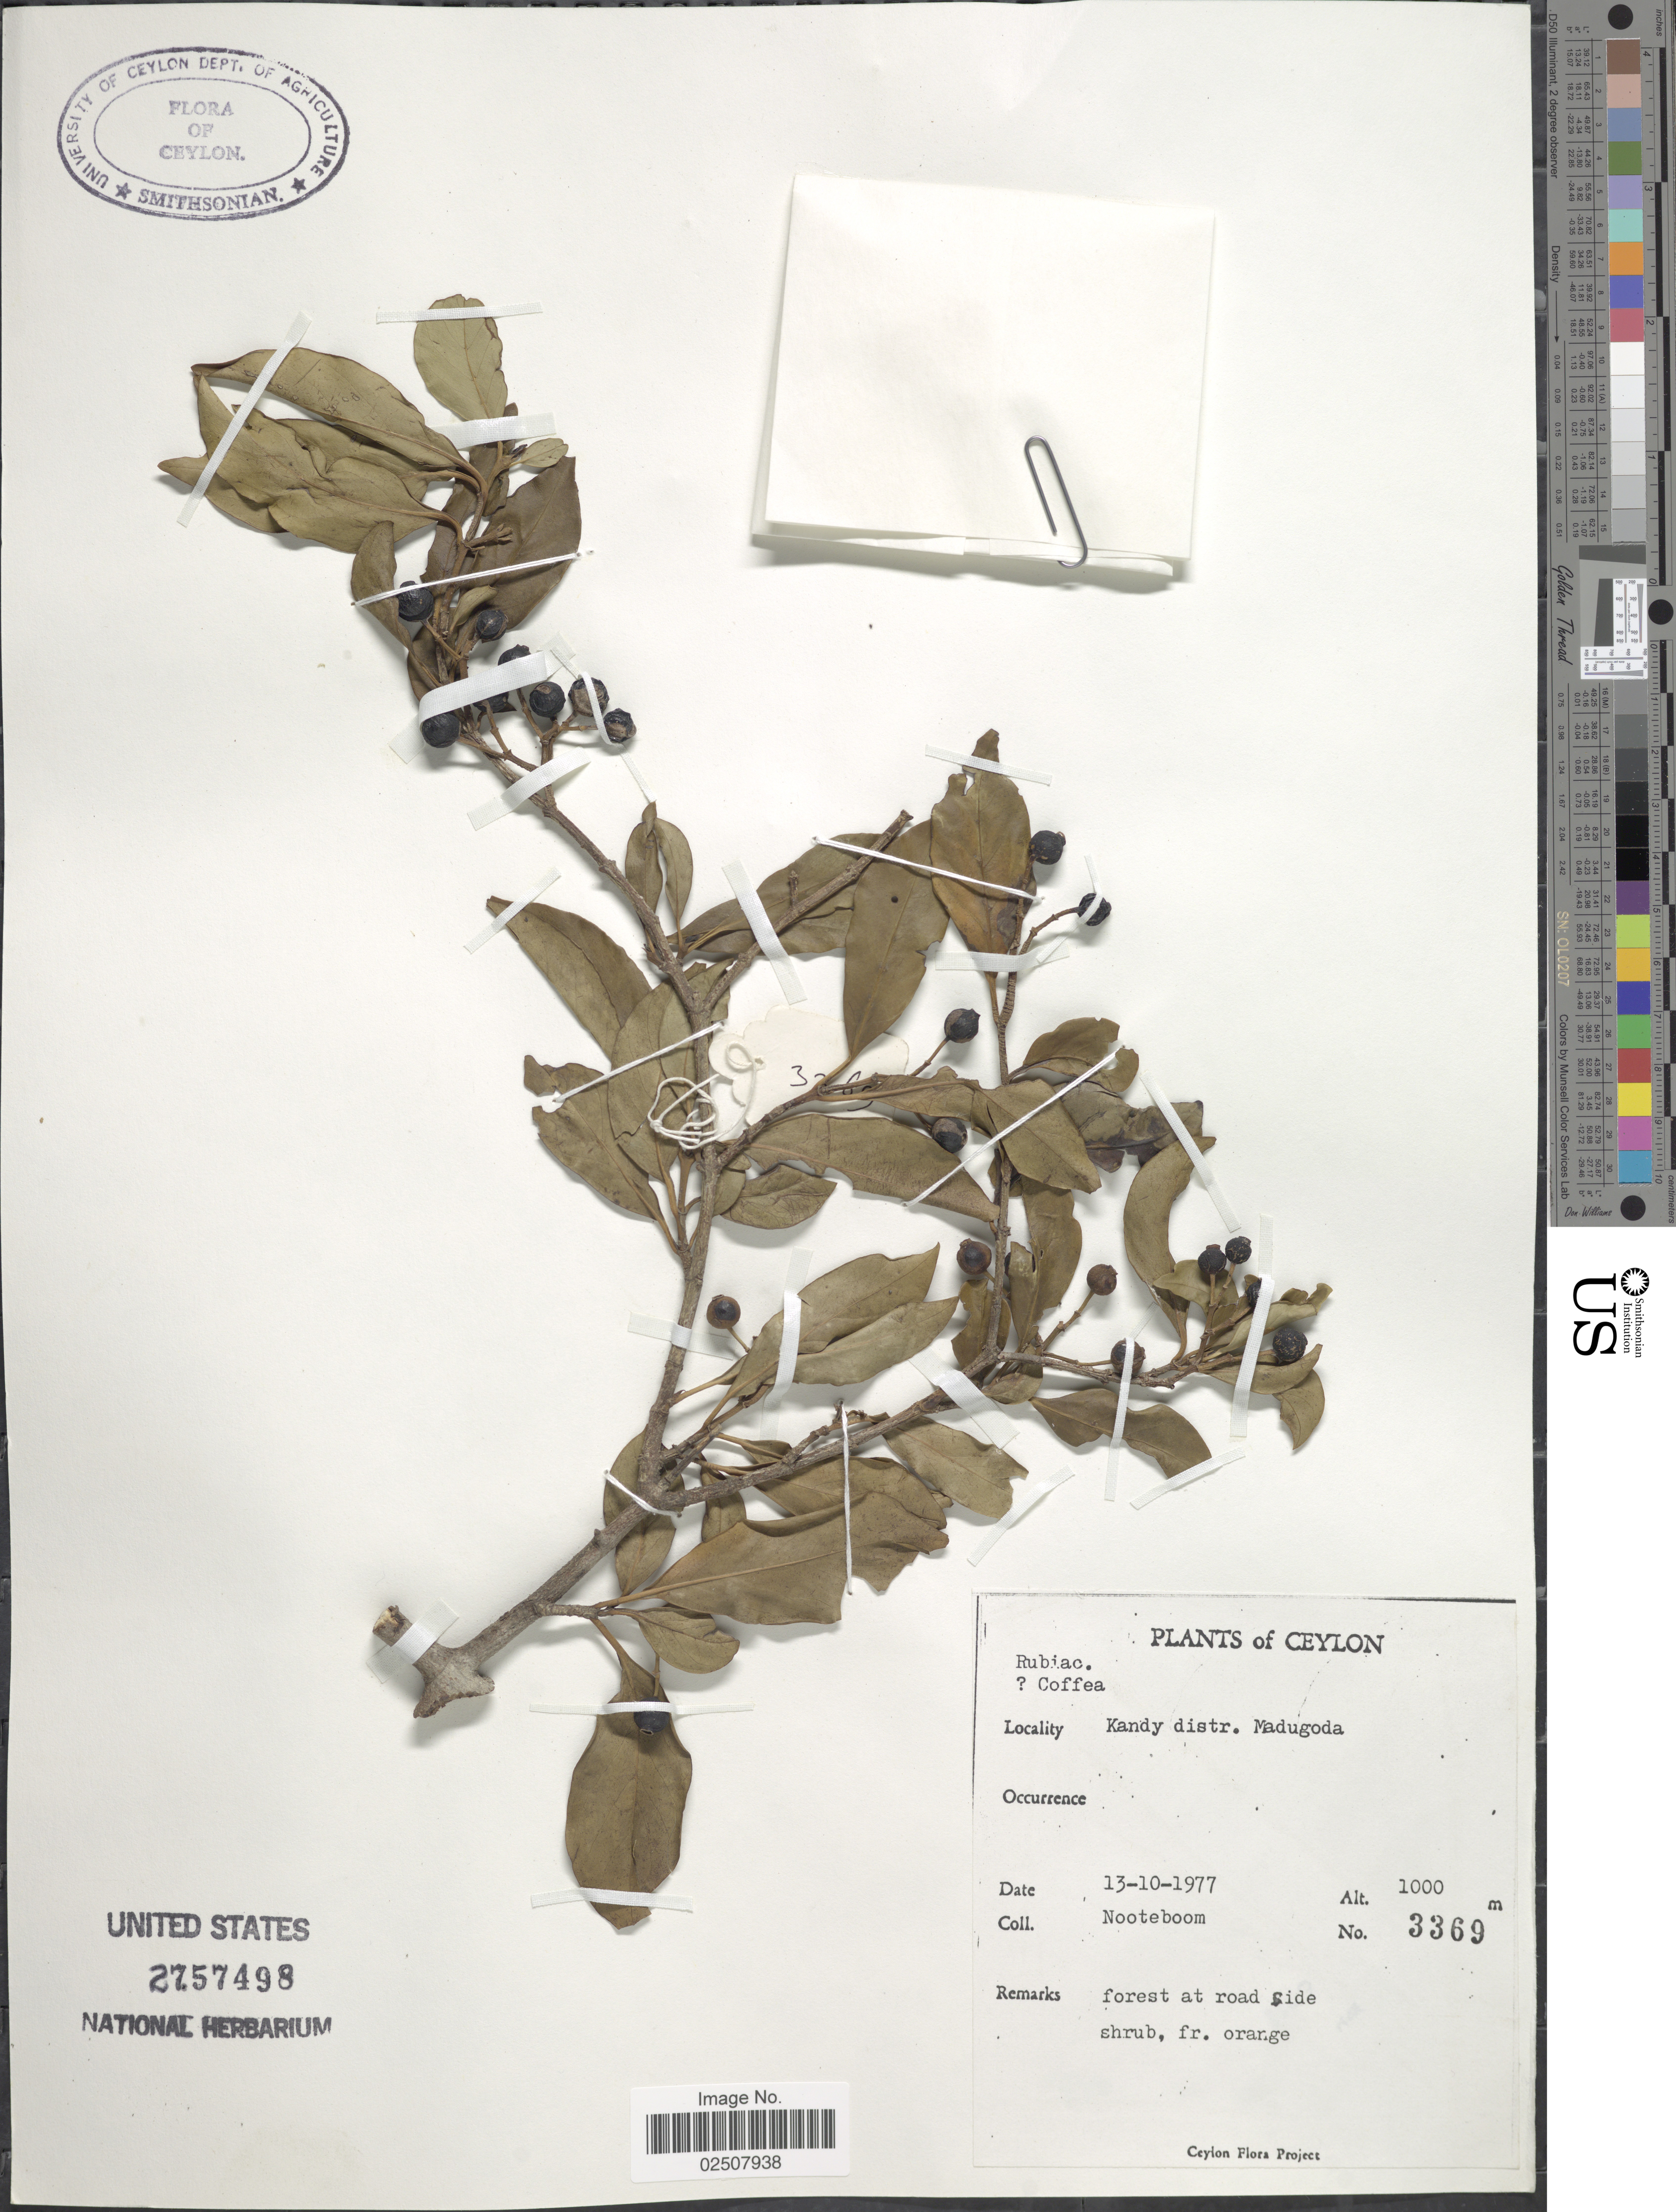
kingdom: Plantae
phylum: Tracheophyta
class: Magnoliopsida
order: Gentianales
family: Rubiaceae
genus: Coffea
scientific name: Coffea arabica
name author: L.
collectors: Nooteboom, --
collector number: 3369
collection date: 1977-10-13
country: Sri Lanka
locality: Ceylon, Kandy distr. Madugoda, forest at road side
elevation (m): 1000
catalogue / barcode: US 2757498